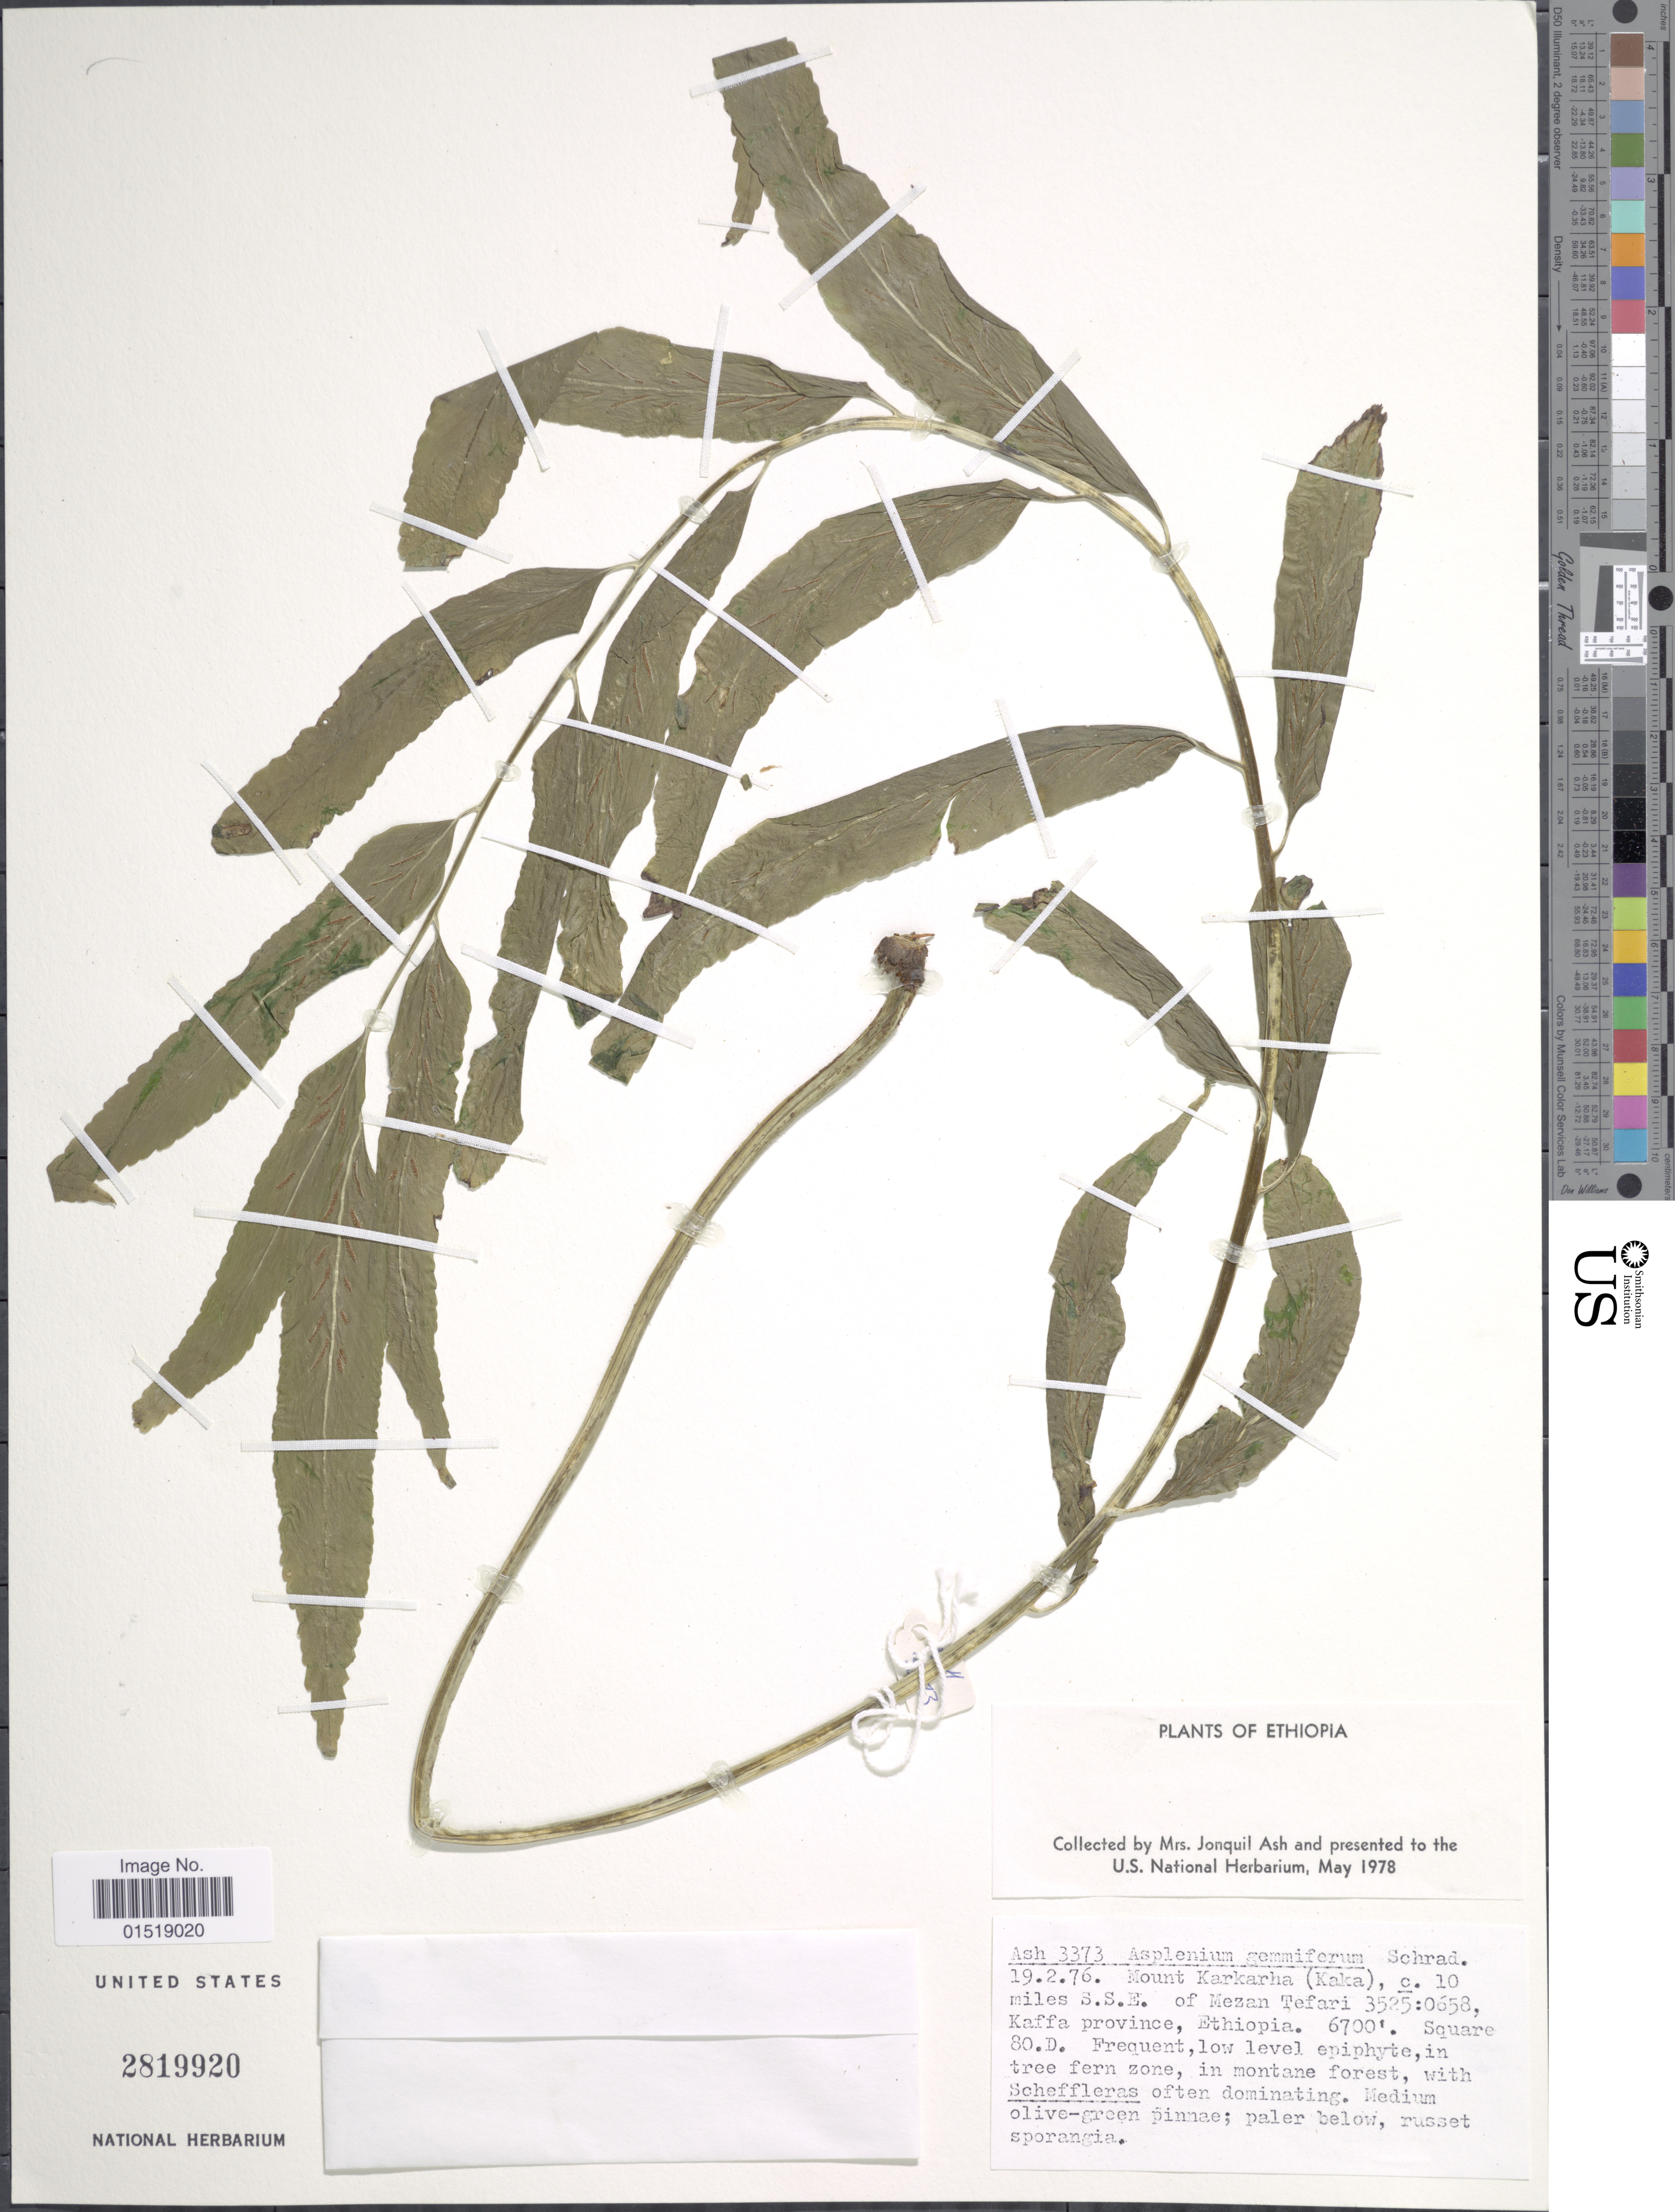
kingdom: Plantae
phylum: Tracheophyta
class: Polypodiopsida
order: Polypodiales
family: Aspleniaceae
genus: Asplenium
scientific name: Asplenium gemmiferum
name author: Schrad.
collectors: J. Ash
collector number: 3373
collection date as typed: Transcribed d/m/y: 19/2/76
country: Ethiopia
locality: Mount Karkarha (Kaka), c. 10 miles S.S.E. of Mezan Tefari 3525:0658, Kaffa province.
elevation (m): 2042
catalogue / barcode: US 2819920